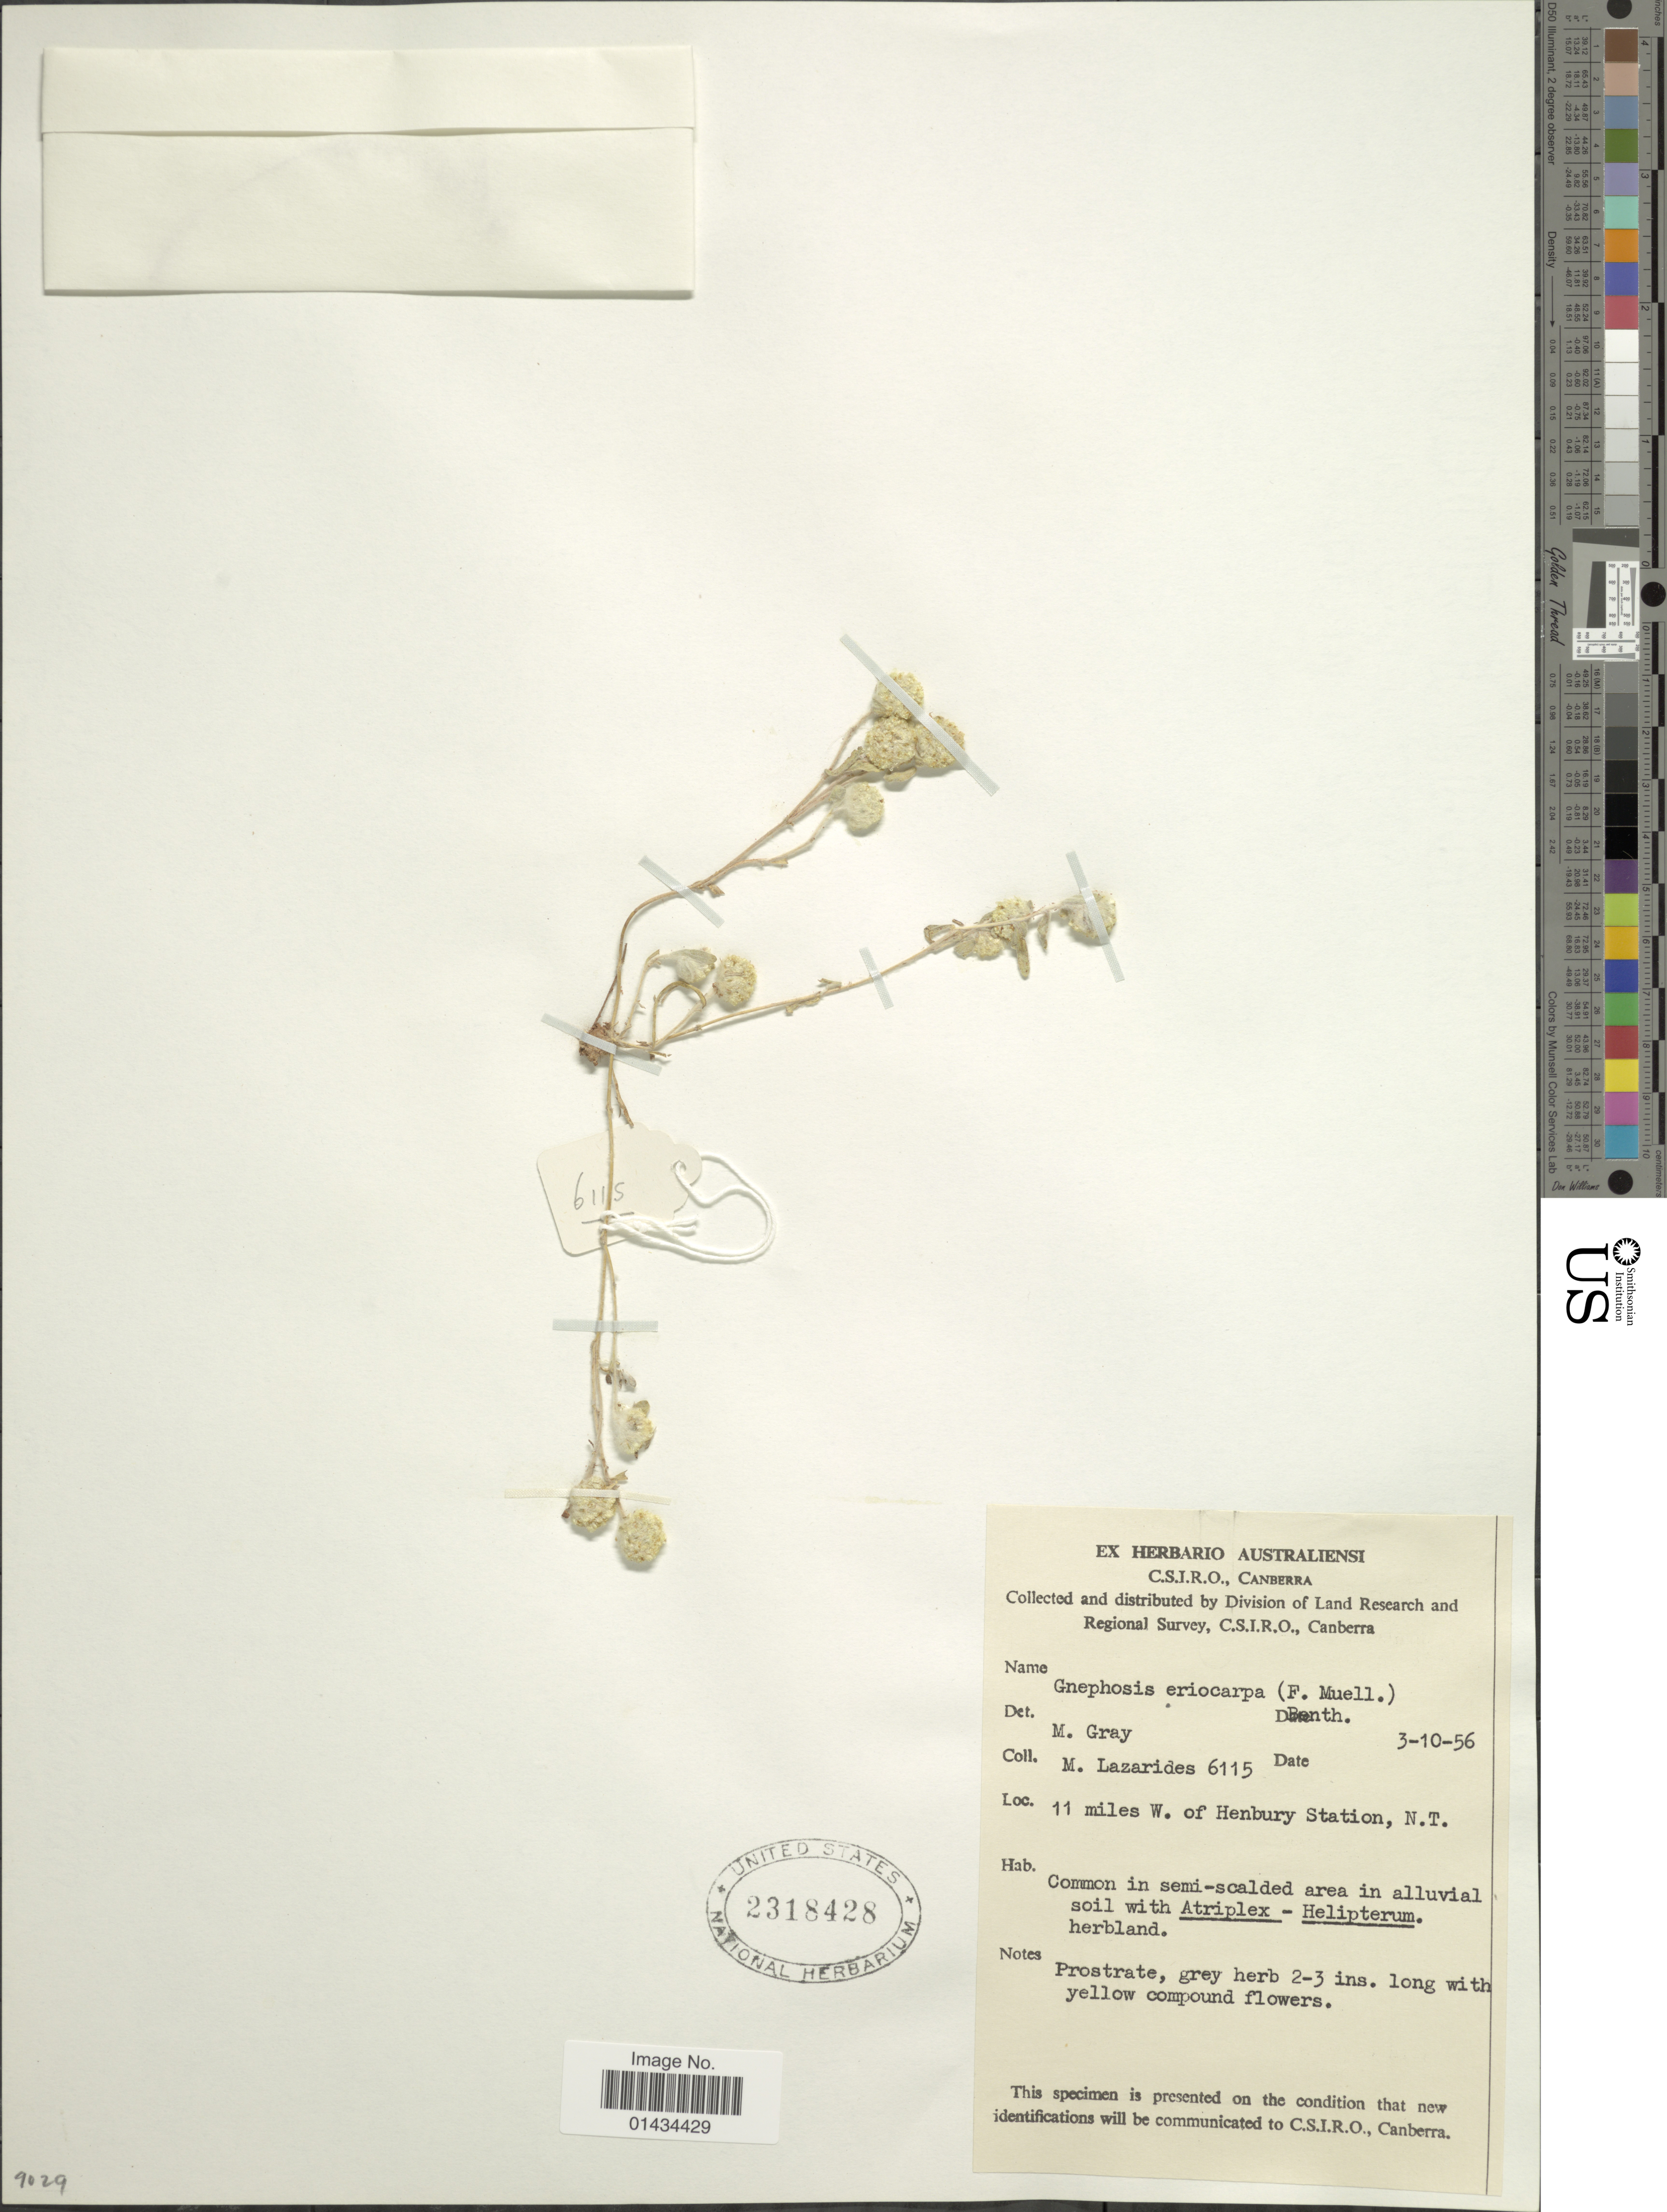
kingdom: Plantae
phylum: Tracheophyta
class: Magnoliopsida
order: Asterales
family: Asteraceae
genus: Gnephosis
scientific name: Gnephosis eriocarpa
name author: (F. Muell.) Benth.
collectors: M. Lazarides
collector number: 6115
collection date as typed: Transcribed d/m/y: 3/10/56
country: Australia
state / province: Northern Territory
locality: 11 miles W. of Henbury Station, commin sem-scalded area in alluvial soil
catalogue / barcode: US 2318428